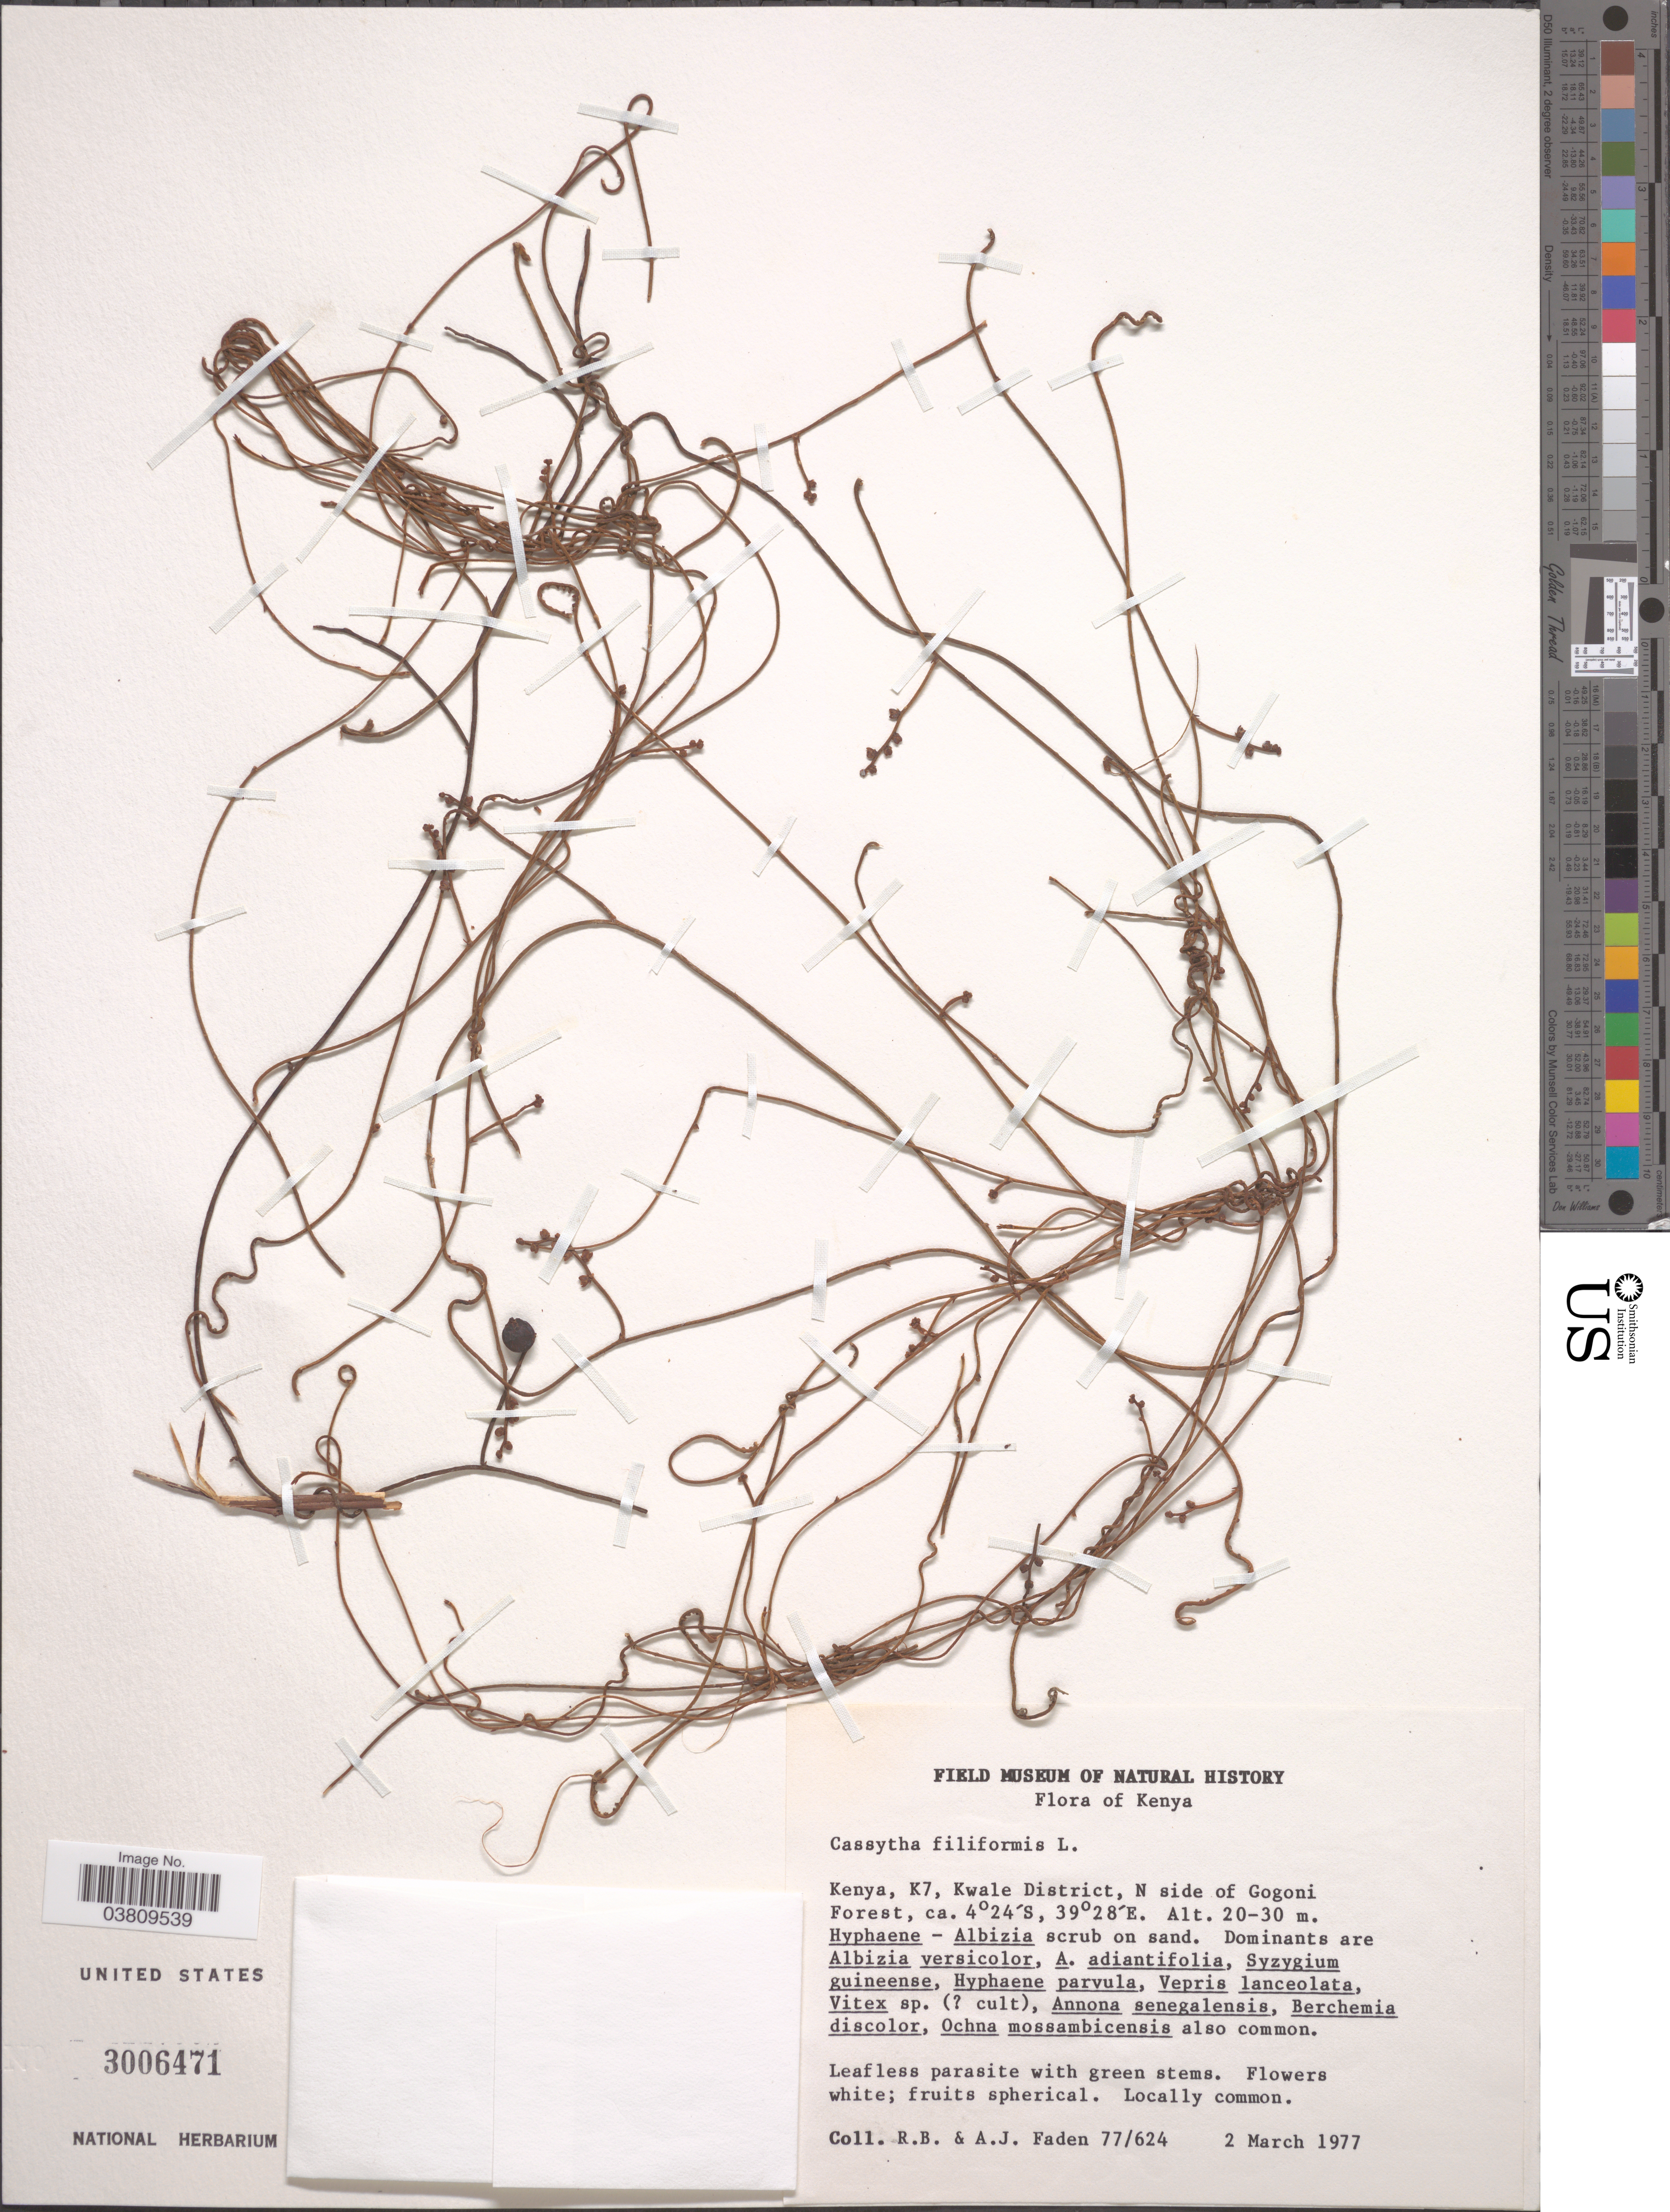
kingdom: Plantae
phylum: Tracheophyta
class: Magnoliopsida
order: Laurales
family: Lauraceae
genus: Cassytha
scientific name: Cassytha filiformis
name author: L.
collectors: R. B. Faden & A. J. Faden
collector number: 77/624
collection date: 1977-03-02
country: Kenya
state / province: Kwale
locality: K7, Kwale District, N side of Gogoni Forest.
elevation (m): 20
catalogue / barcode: US 3006471